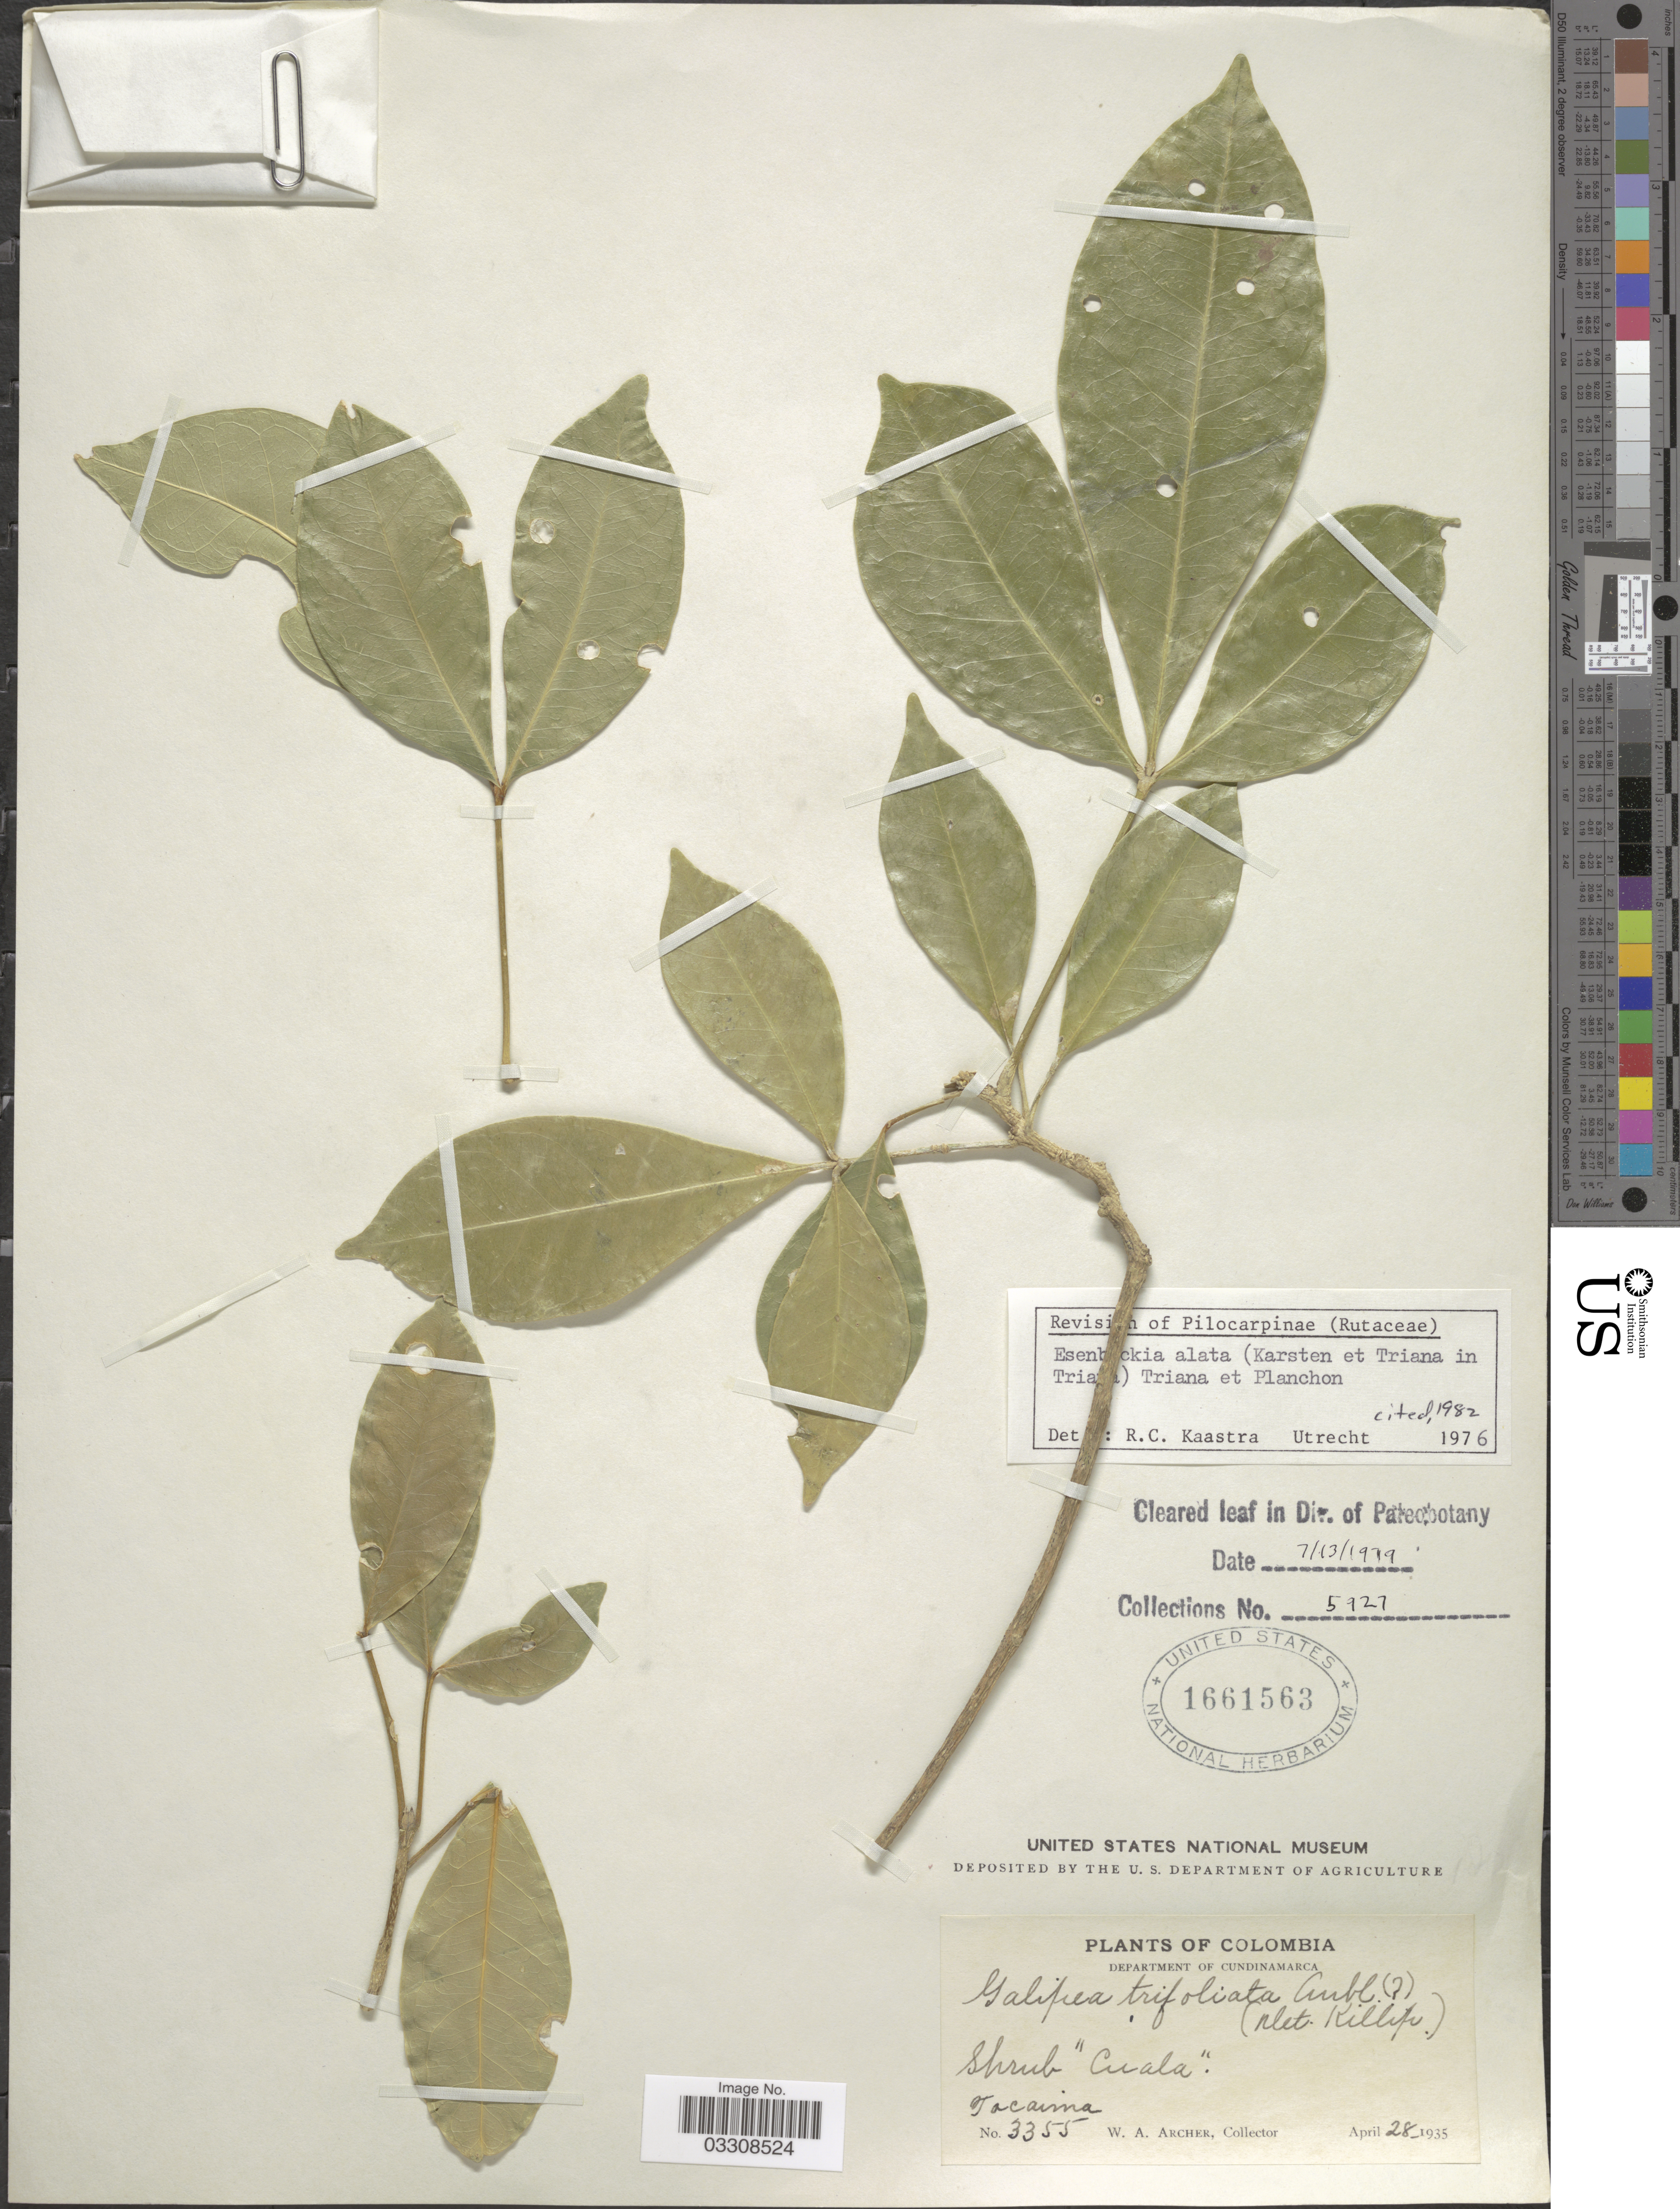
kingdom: Plantae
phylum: Tracheophyta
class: Magnoliopsida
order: Sapindales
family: Rutaceae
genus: Esenbeckia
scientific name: Esenbeckia alata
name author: (H. Karst. & Triana) Triana & Planch.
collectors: W. Archer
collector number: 3355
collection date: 1935-04-28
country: Colombia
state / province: Cundinamarca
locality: Department of Cundinamarca. Tocaima.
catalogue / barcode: US 1661563